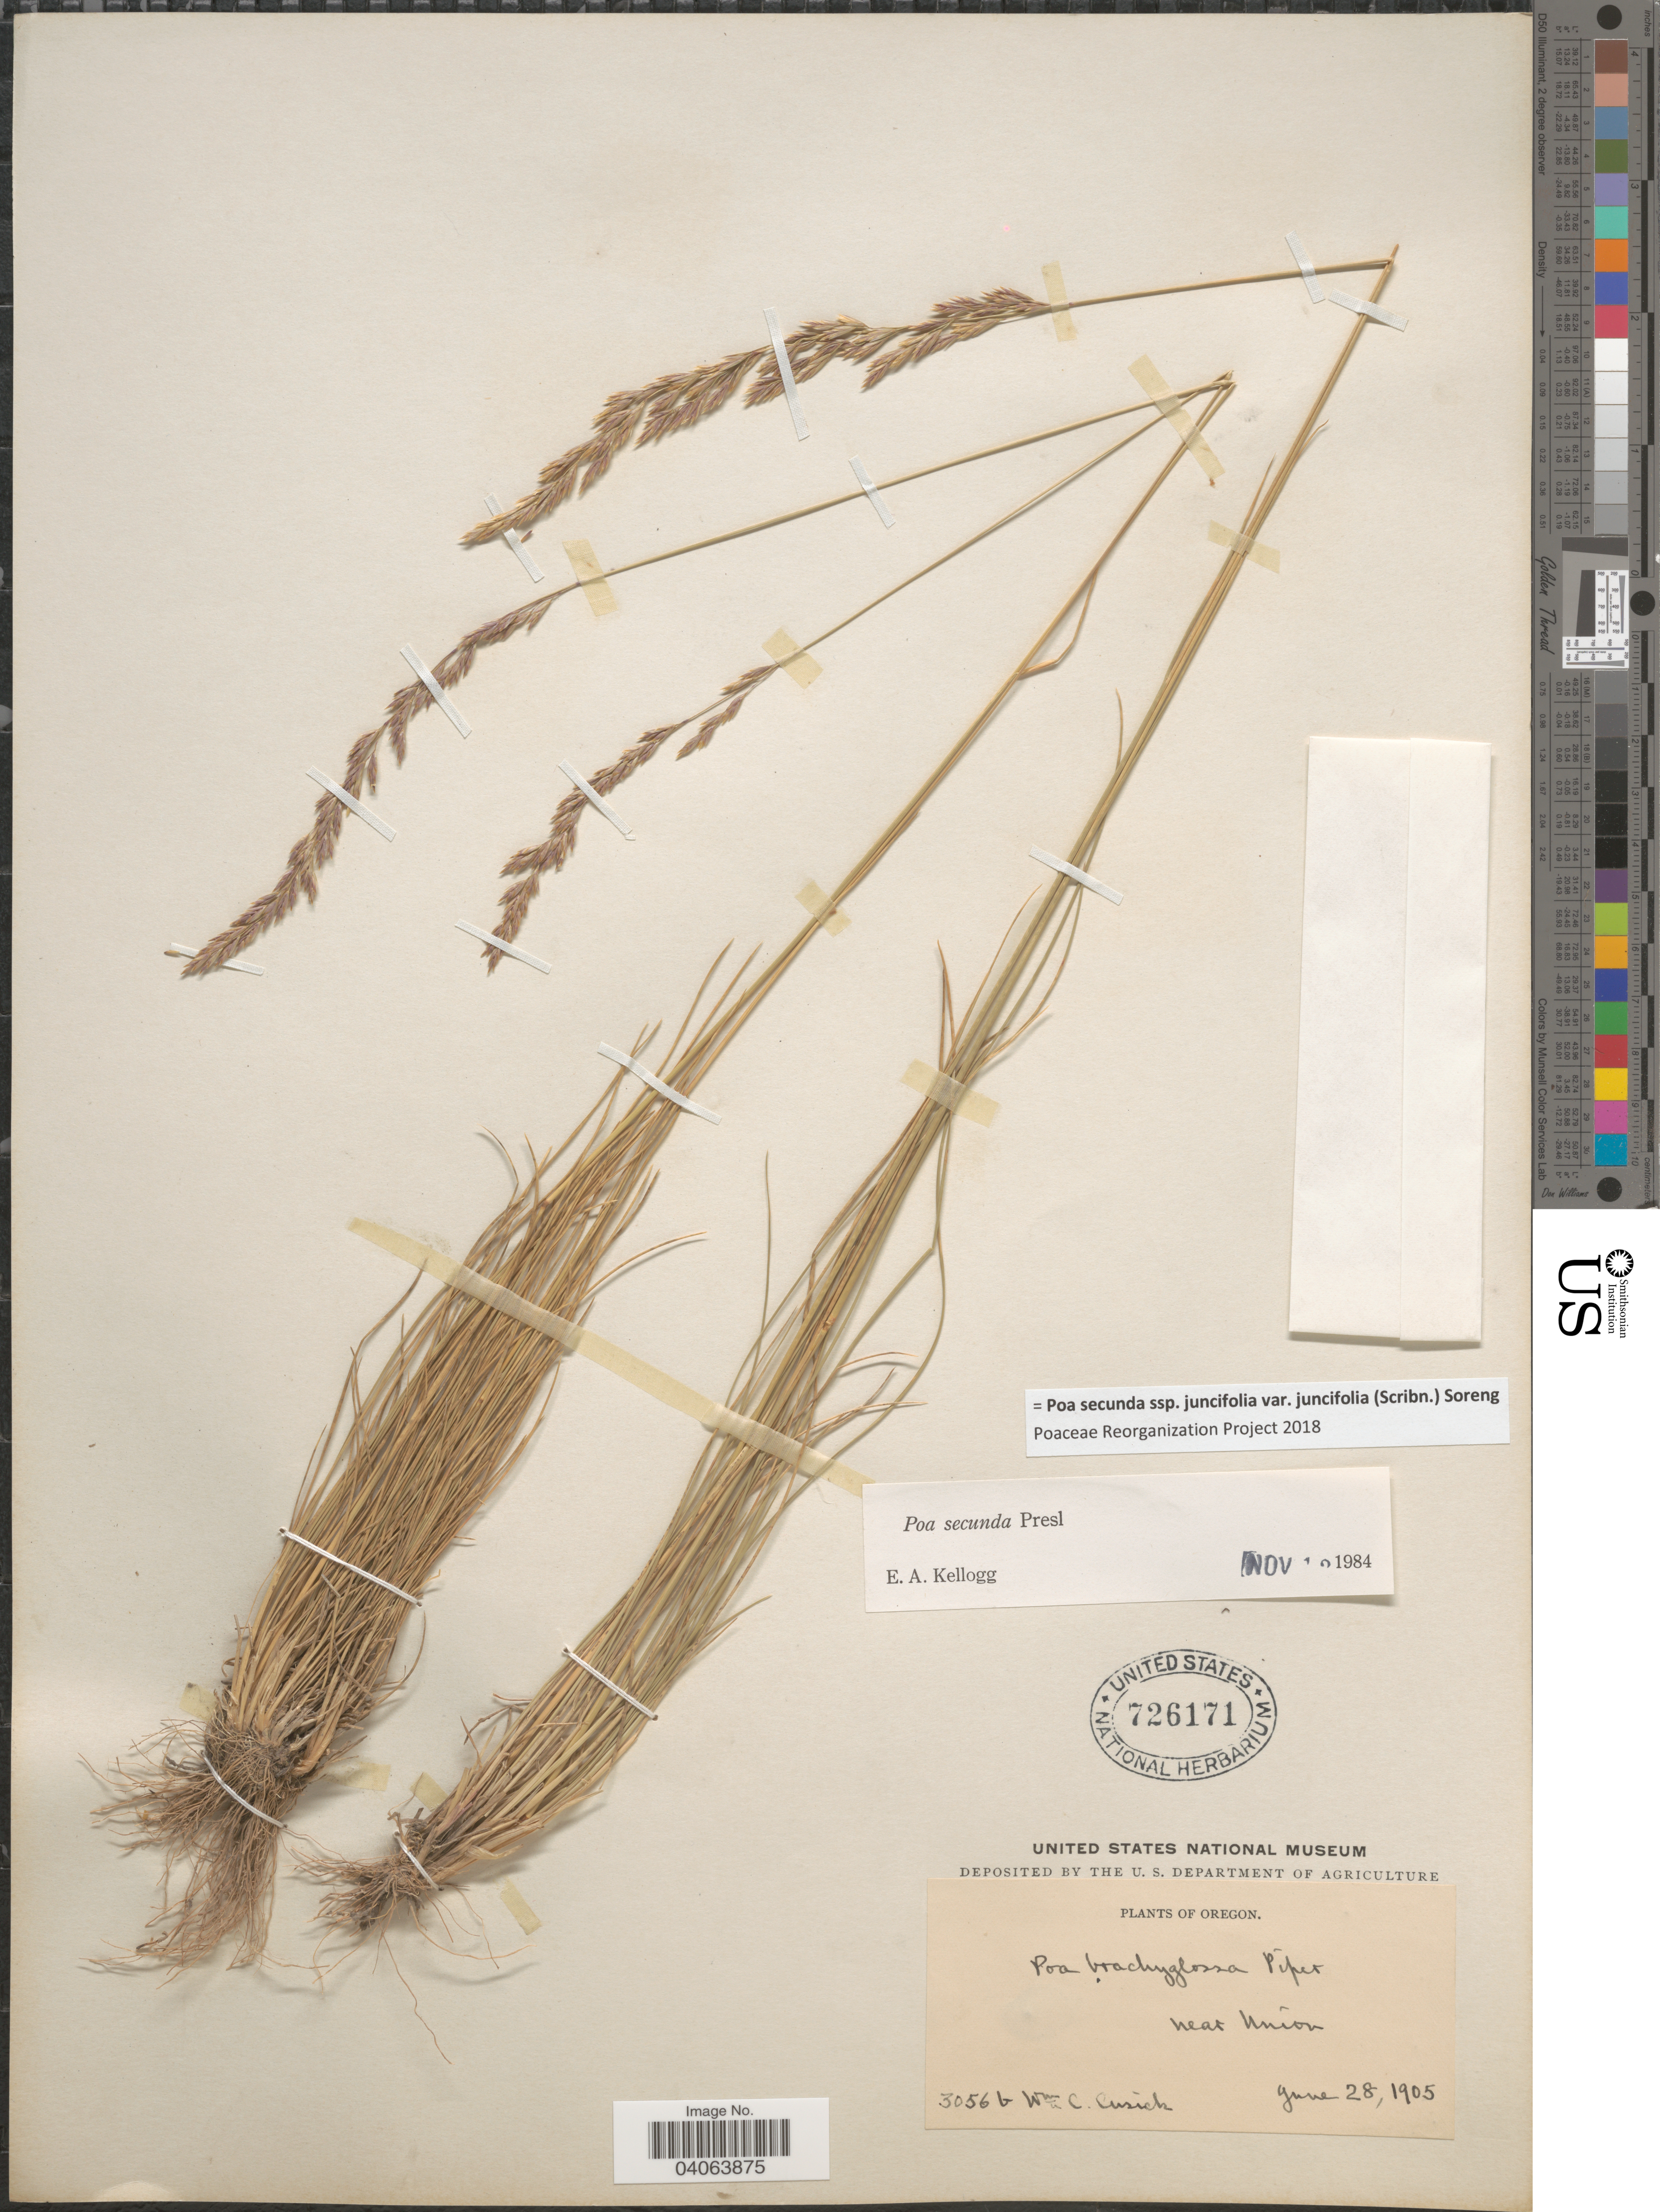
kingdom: Plantae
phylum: Tracheophyta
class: Liliopsida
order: Poales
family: Poaceae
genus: Poa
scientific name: Poa secunda subsp. juncifolia var. juncifolia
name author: (Scribn.) Soreng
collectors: W. C. Cusick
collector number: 3056b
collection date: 1905-06-28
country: United States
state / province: Oregon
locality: Near Union.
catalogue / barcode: US 726171